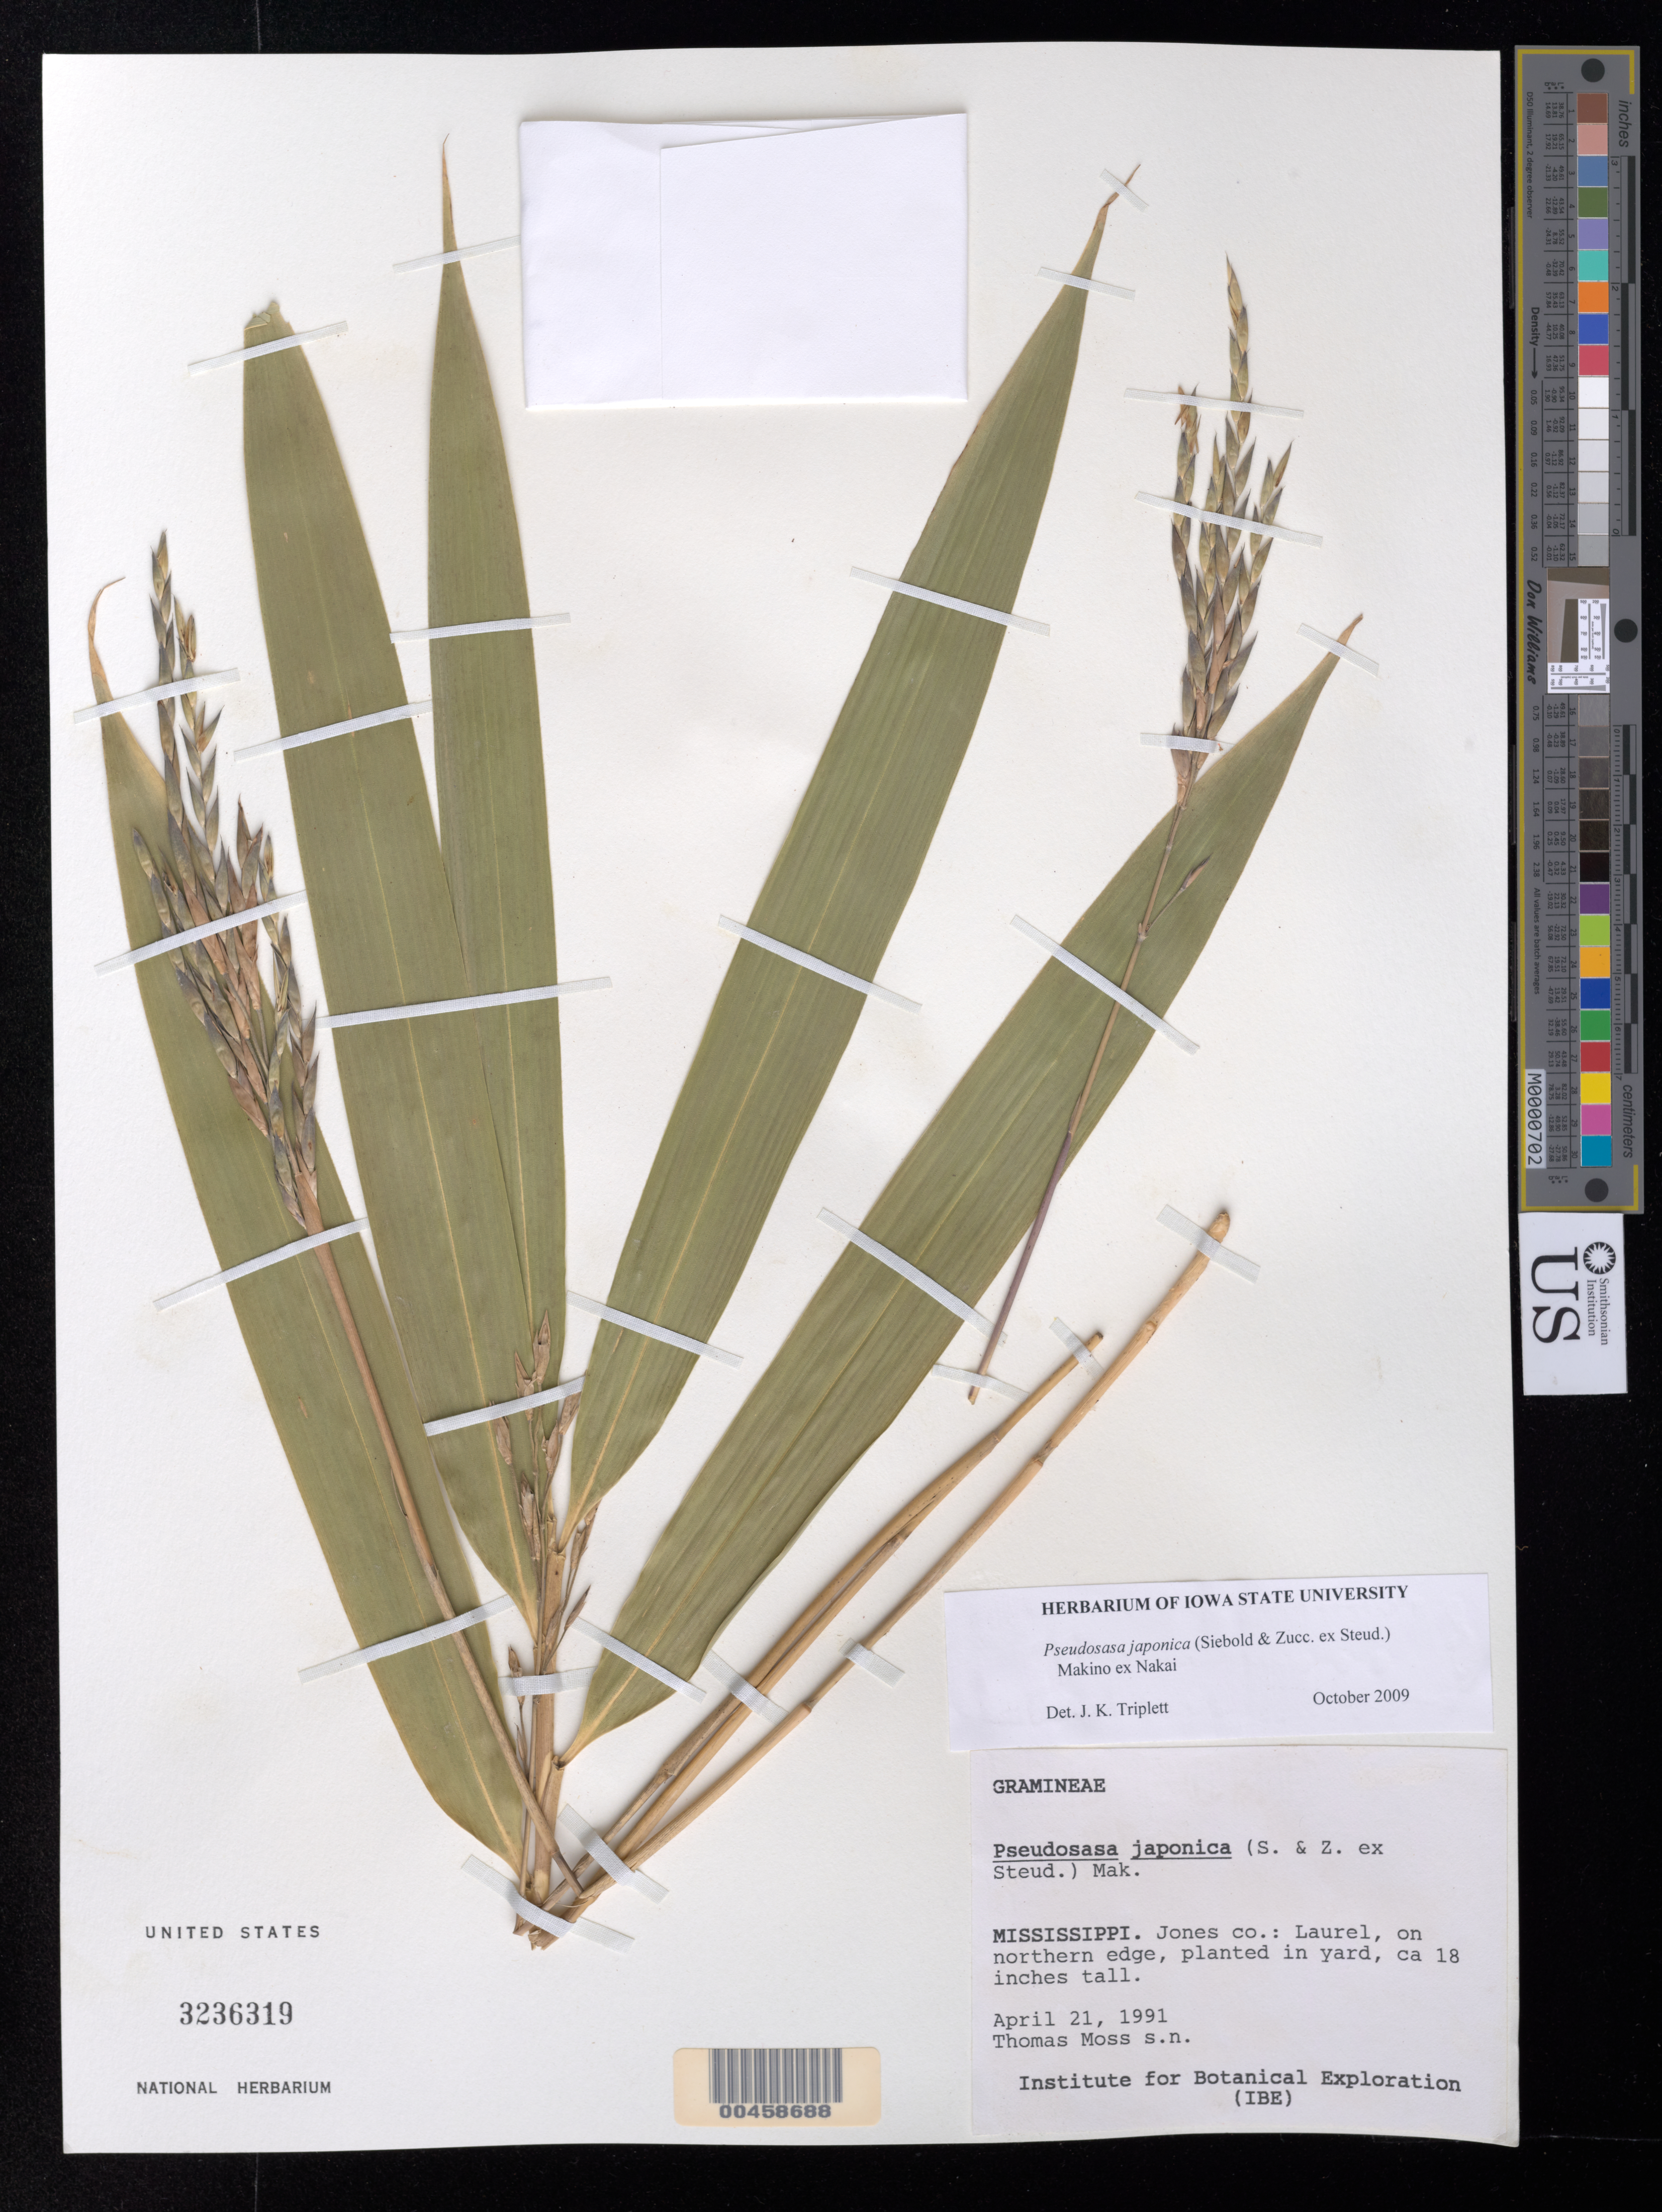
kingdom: Plantae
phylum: Tracheophyta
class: Liliopsida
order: Poales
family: Poaceae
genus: Pseudosasa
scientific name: Pseudosasa japonica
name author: (Siebold & Zucc. ex Steud.) Makino ex Nakai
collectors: T. Moss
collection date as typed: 21 Apr 1991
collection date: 1991-04-21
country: United States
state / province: Mississippi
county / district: Jones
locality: Laurel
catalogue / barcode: US 3236319